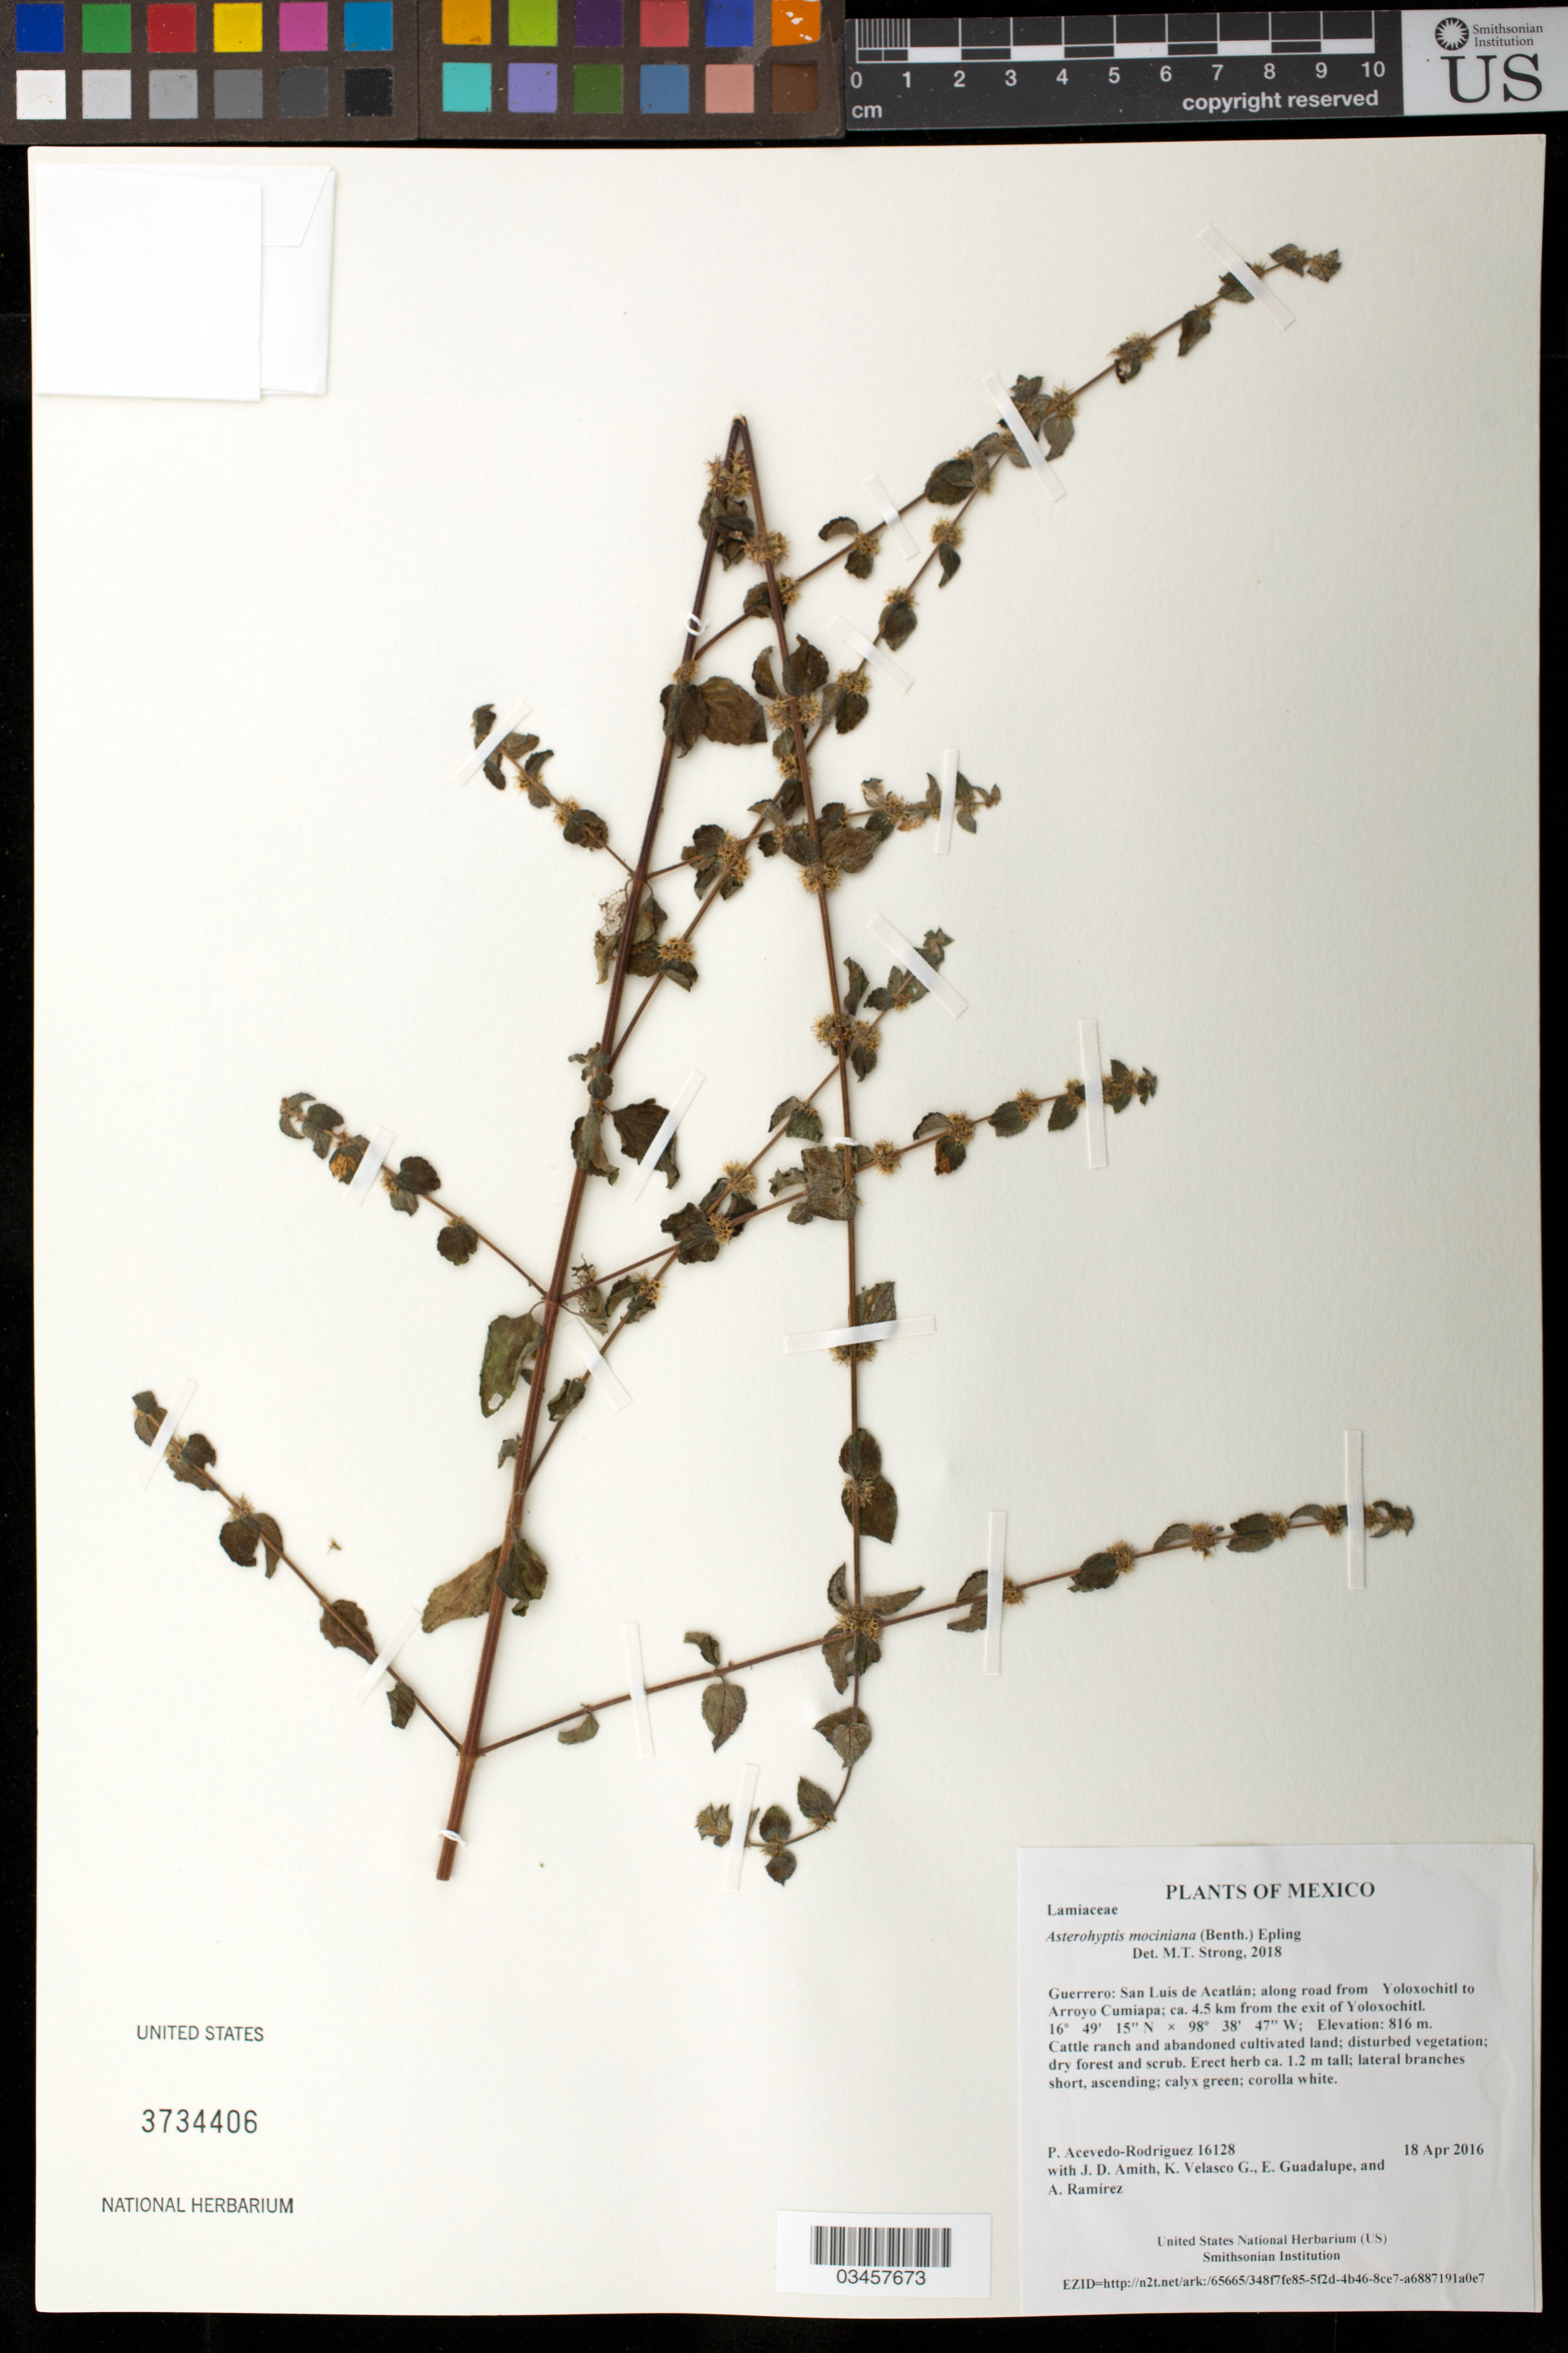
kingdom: Plantae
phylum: Tracheophyta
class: Magnoliopsida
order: Lamiales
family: Lamiaceae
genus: Asterohyptis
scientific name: Asterohyptis mociniana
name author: (Benth.) Epling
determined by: Strong, Mark T., (BOT), Smithsonian Institution - National Museum of Natural History (UNITED STATES)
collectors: P. Acevedo-Rodr., J. D. Amith, K. Velasco G., E. Guadalupe & A. Ramírez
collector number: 16128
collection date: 2016-04-18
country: Mexico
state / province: Guerrero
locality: San Luis de Acatlán; along road from Yoloxochitl to Arroyo Cumiapa; ca. 4.5 km from the exit of Yoloxochitl.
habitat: Cattle ranch and abandoned cultivated land; disturbed vegetation; dry forest and scrub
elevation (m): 816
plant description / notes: US, NY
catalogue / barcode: US 3734406